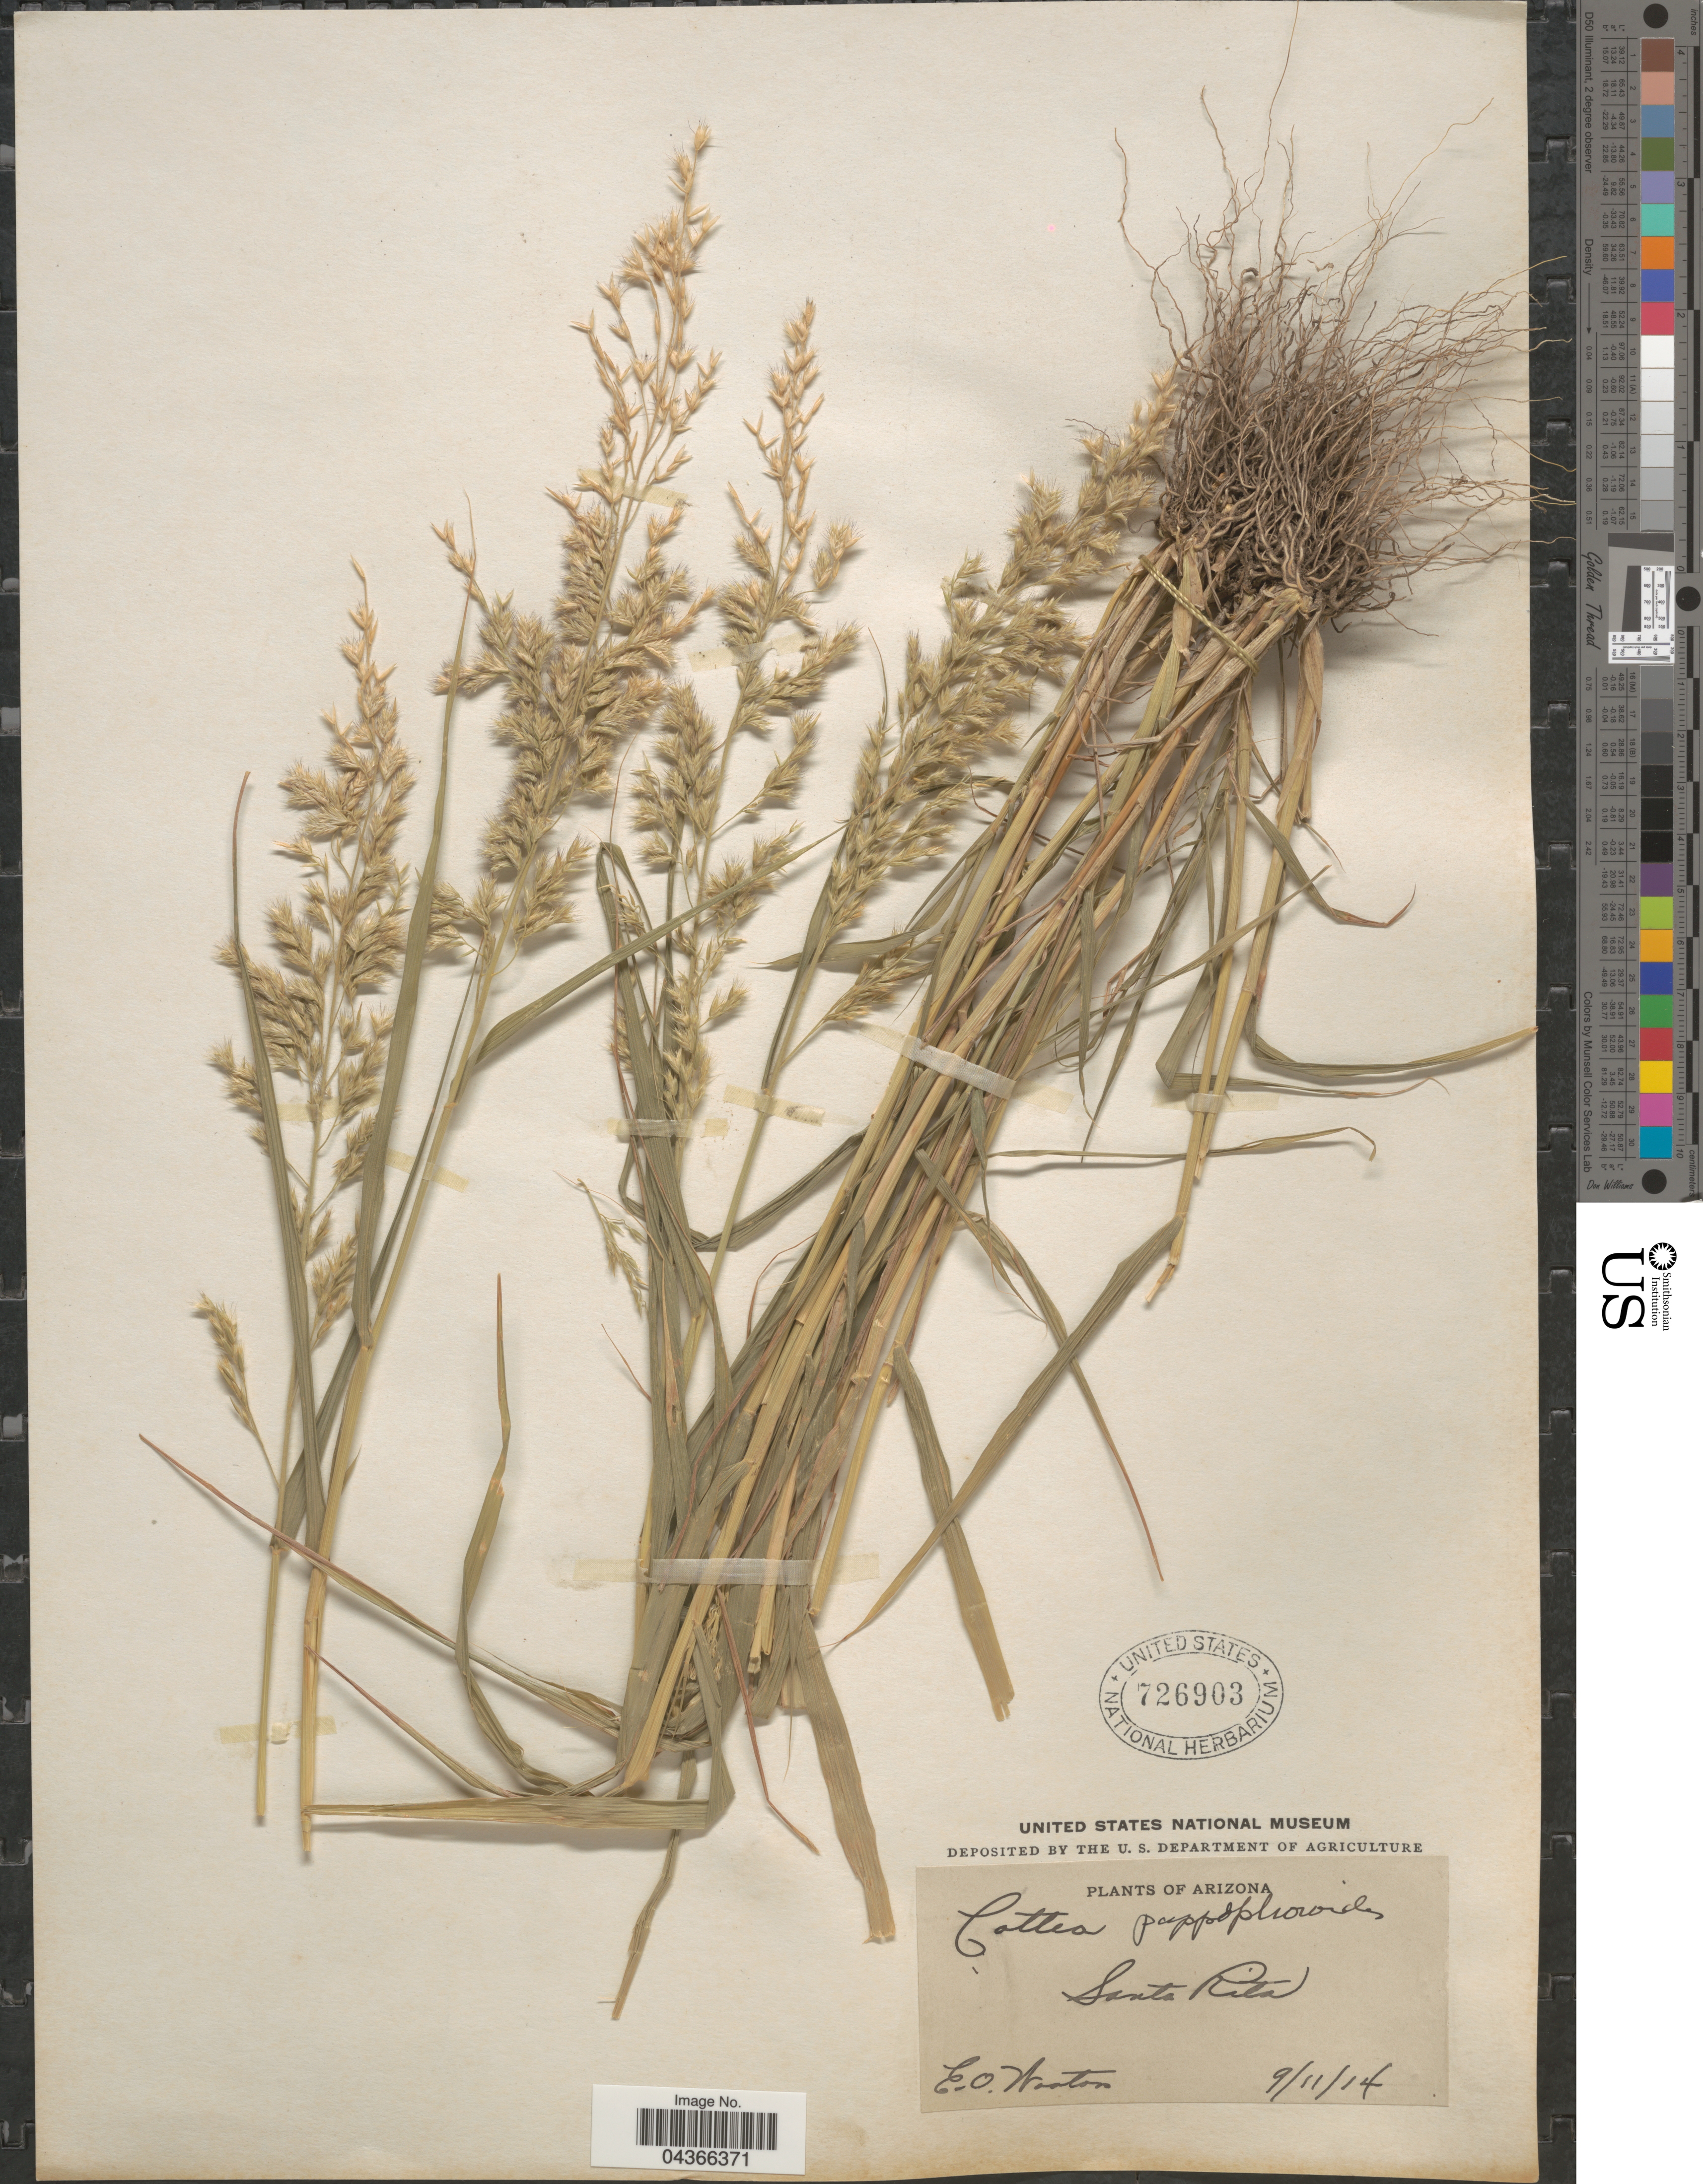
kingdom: Plantae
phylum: Tracheophyta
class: Liliopsida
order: Poales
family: Poaceae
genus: Cottea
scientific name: Cottea pappophoroides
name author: Kunth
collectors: E. O. Wooton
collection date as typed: Transcribed d/m/y: 11/9/14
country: United States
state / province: Arizona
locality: Santa Rita.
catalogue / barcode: US 726903